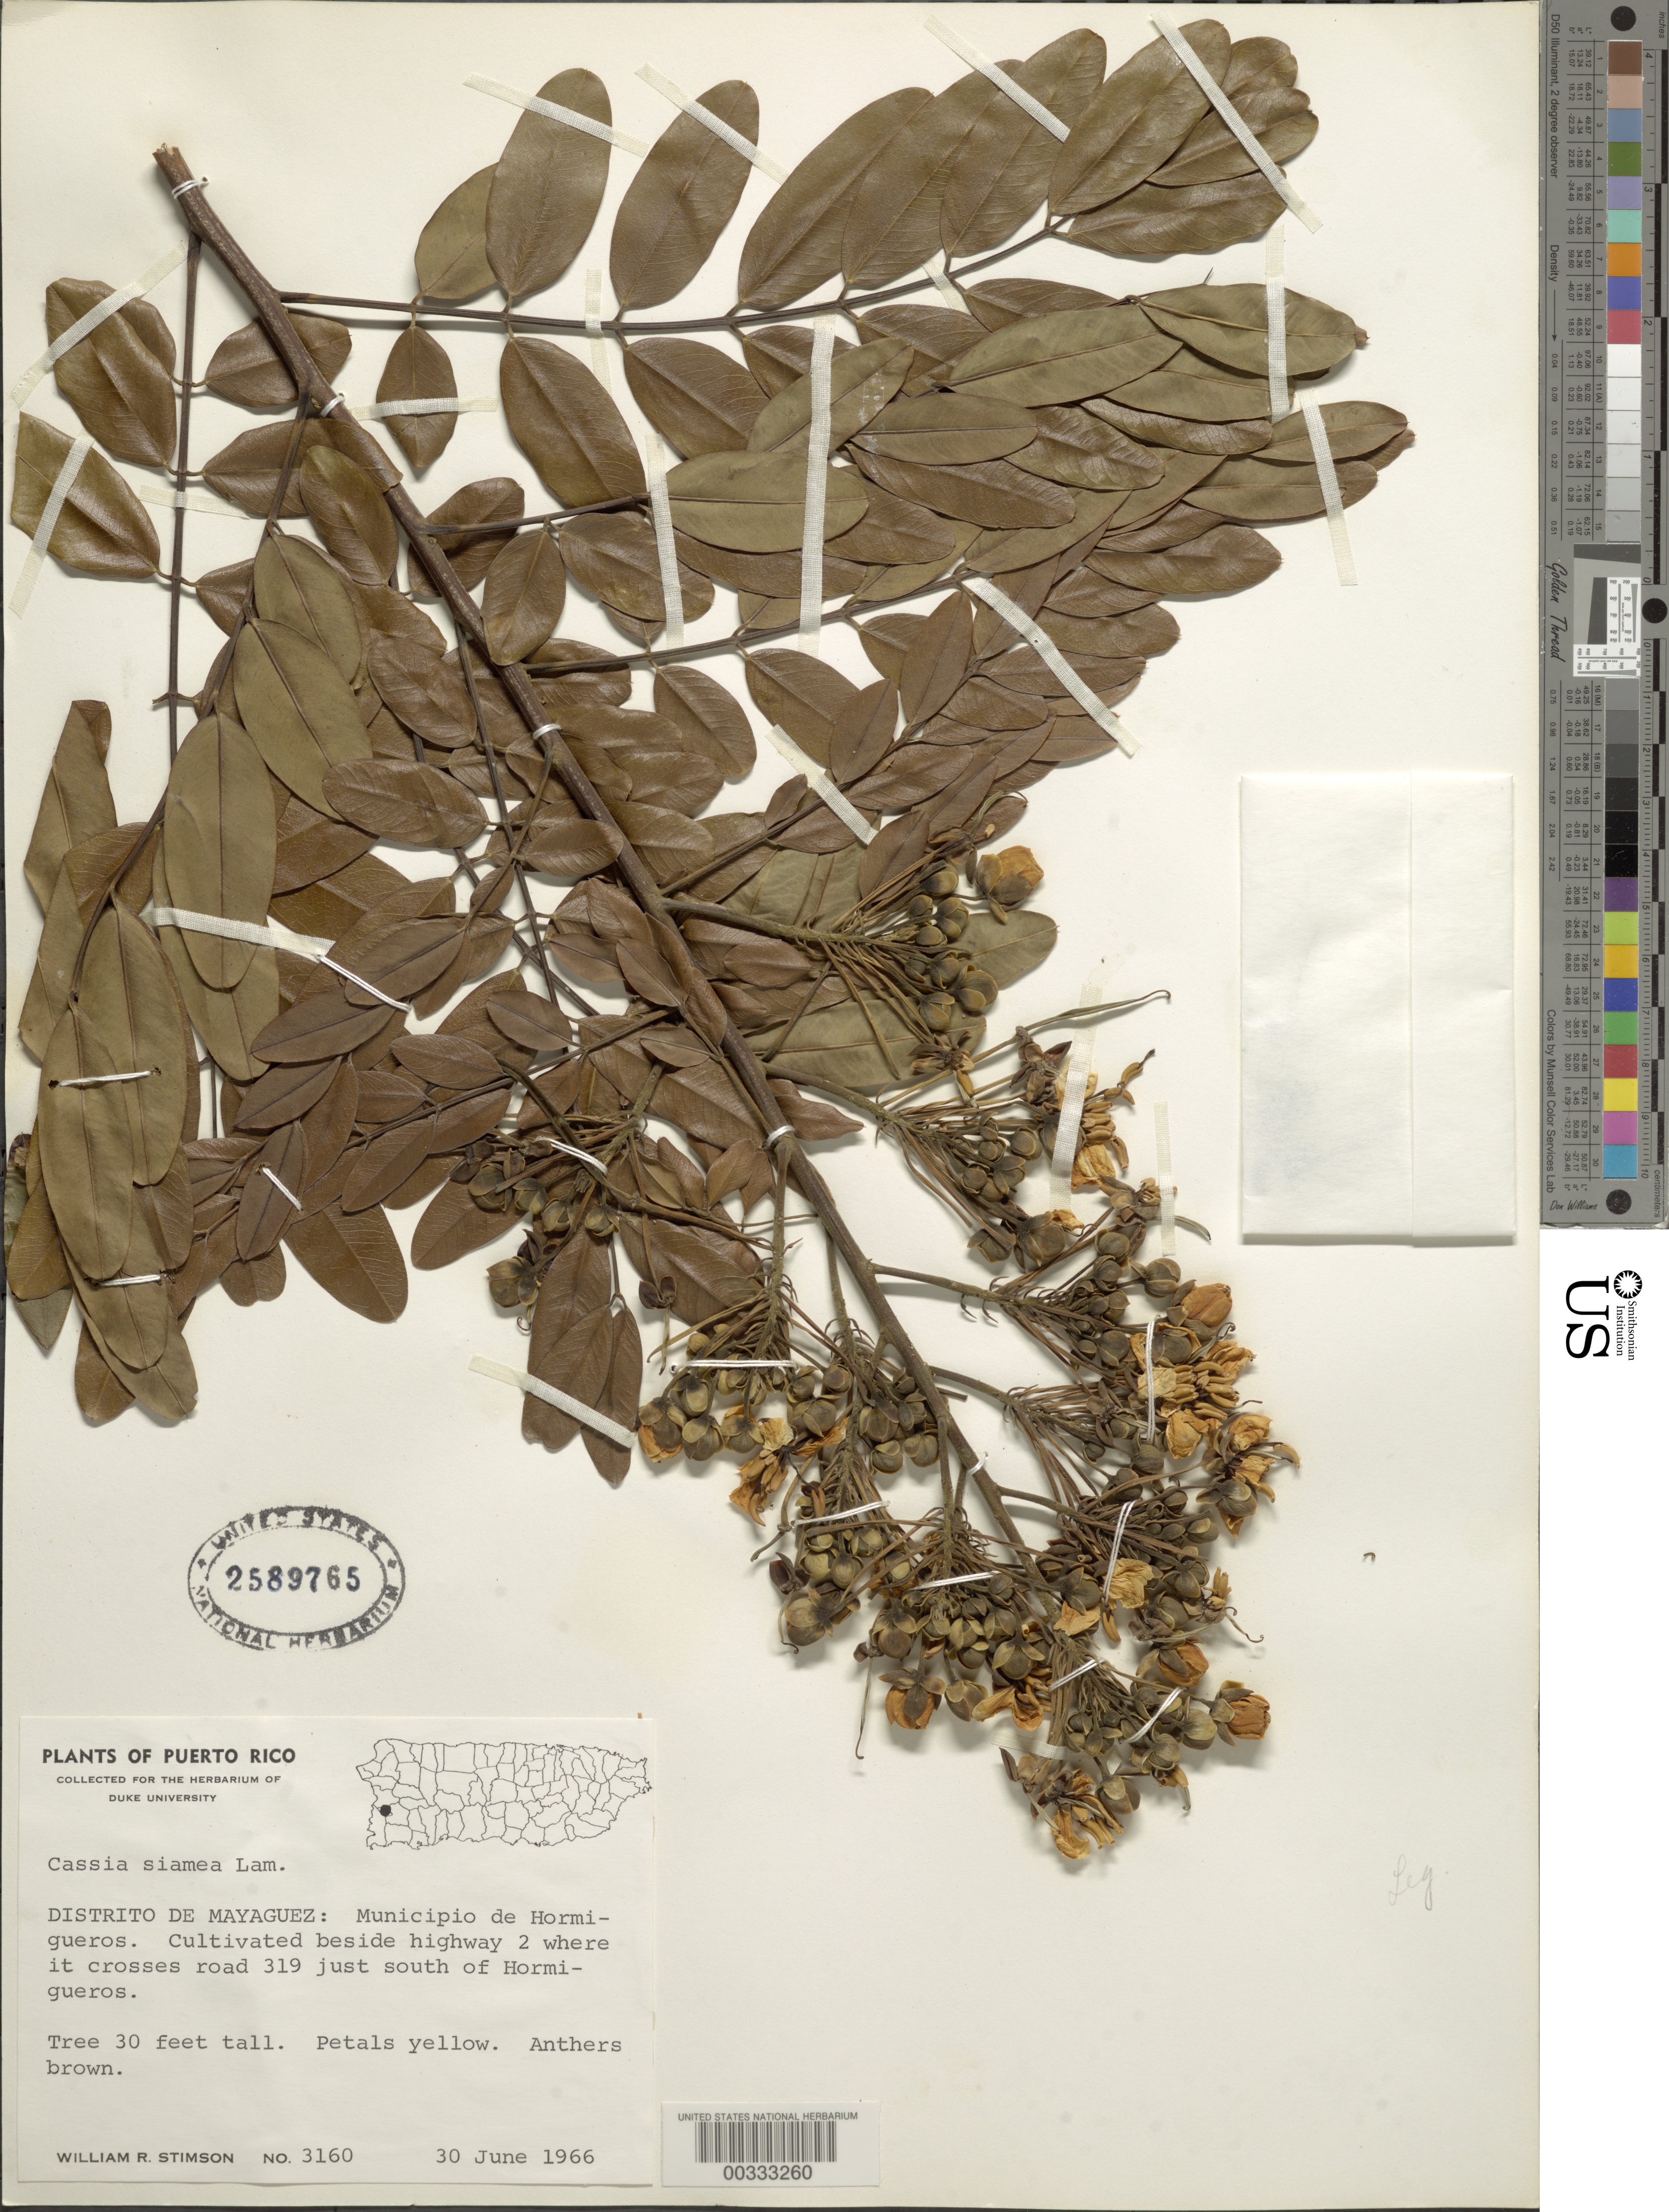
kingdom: Plantae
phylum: Tracheophyta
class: Magnoliopsida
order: Fabales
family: Fabaceae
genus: Senna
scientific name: Senna siamea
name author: (Lam.) H.S. Irwin & Barneby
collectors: W. R. Stimson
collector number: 3160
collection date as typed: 30 Jun 1966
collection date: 1966-06-30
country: Puerto Rico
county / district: Mayaguez Dist.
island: Greater Antilles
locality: Municipio de hormigueros, beside highway 2, where it crosses road 319, just s of hormigueros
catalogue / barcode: US 2589765